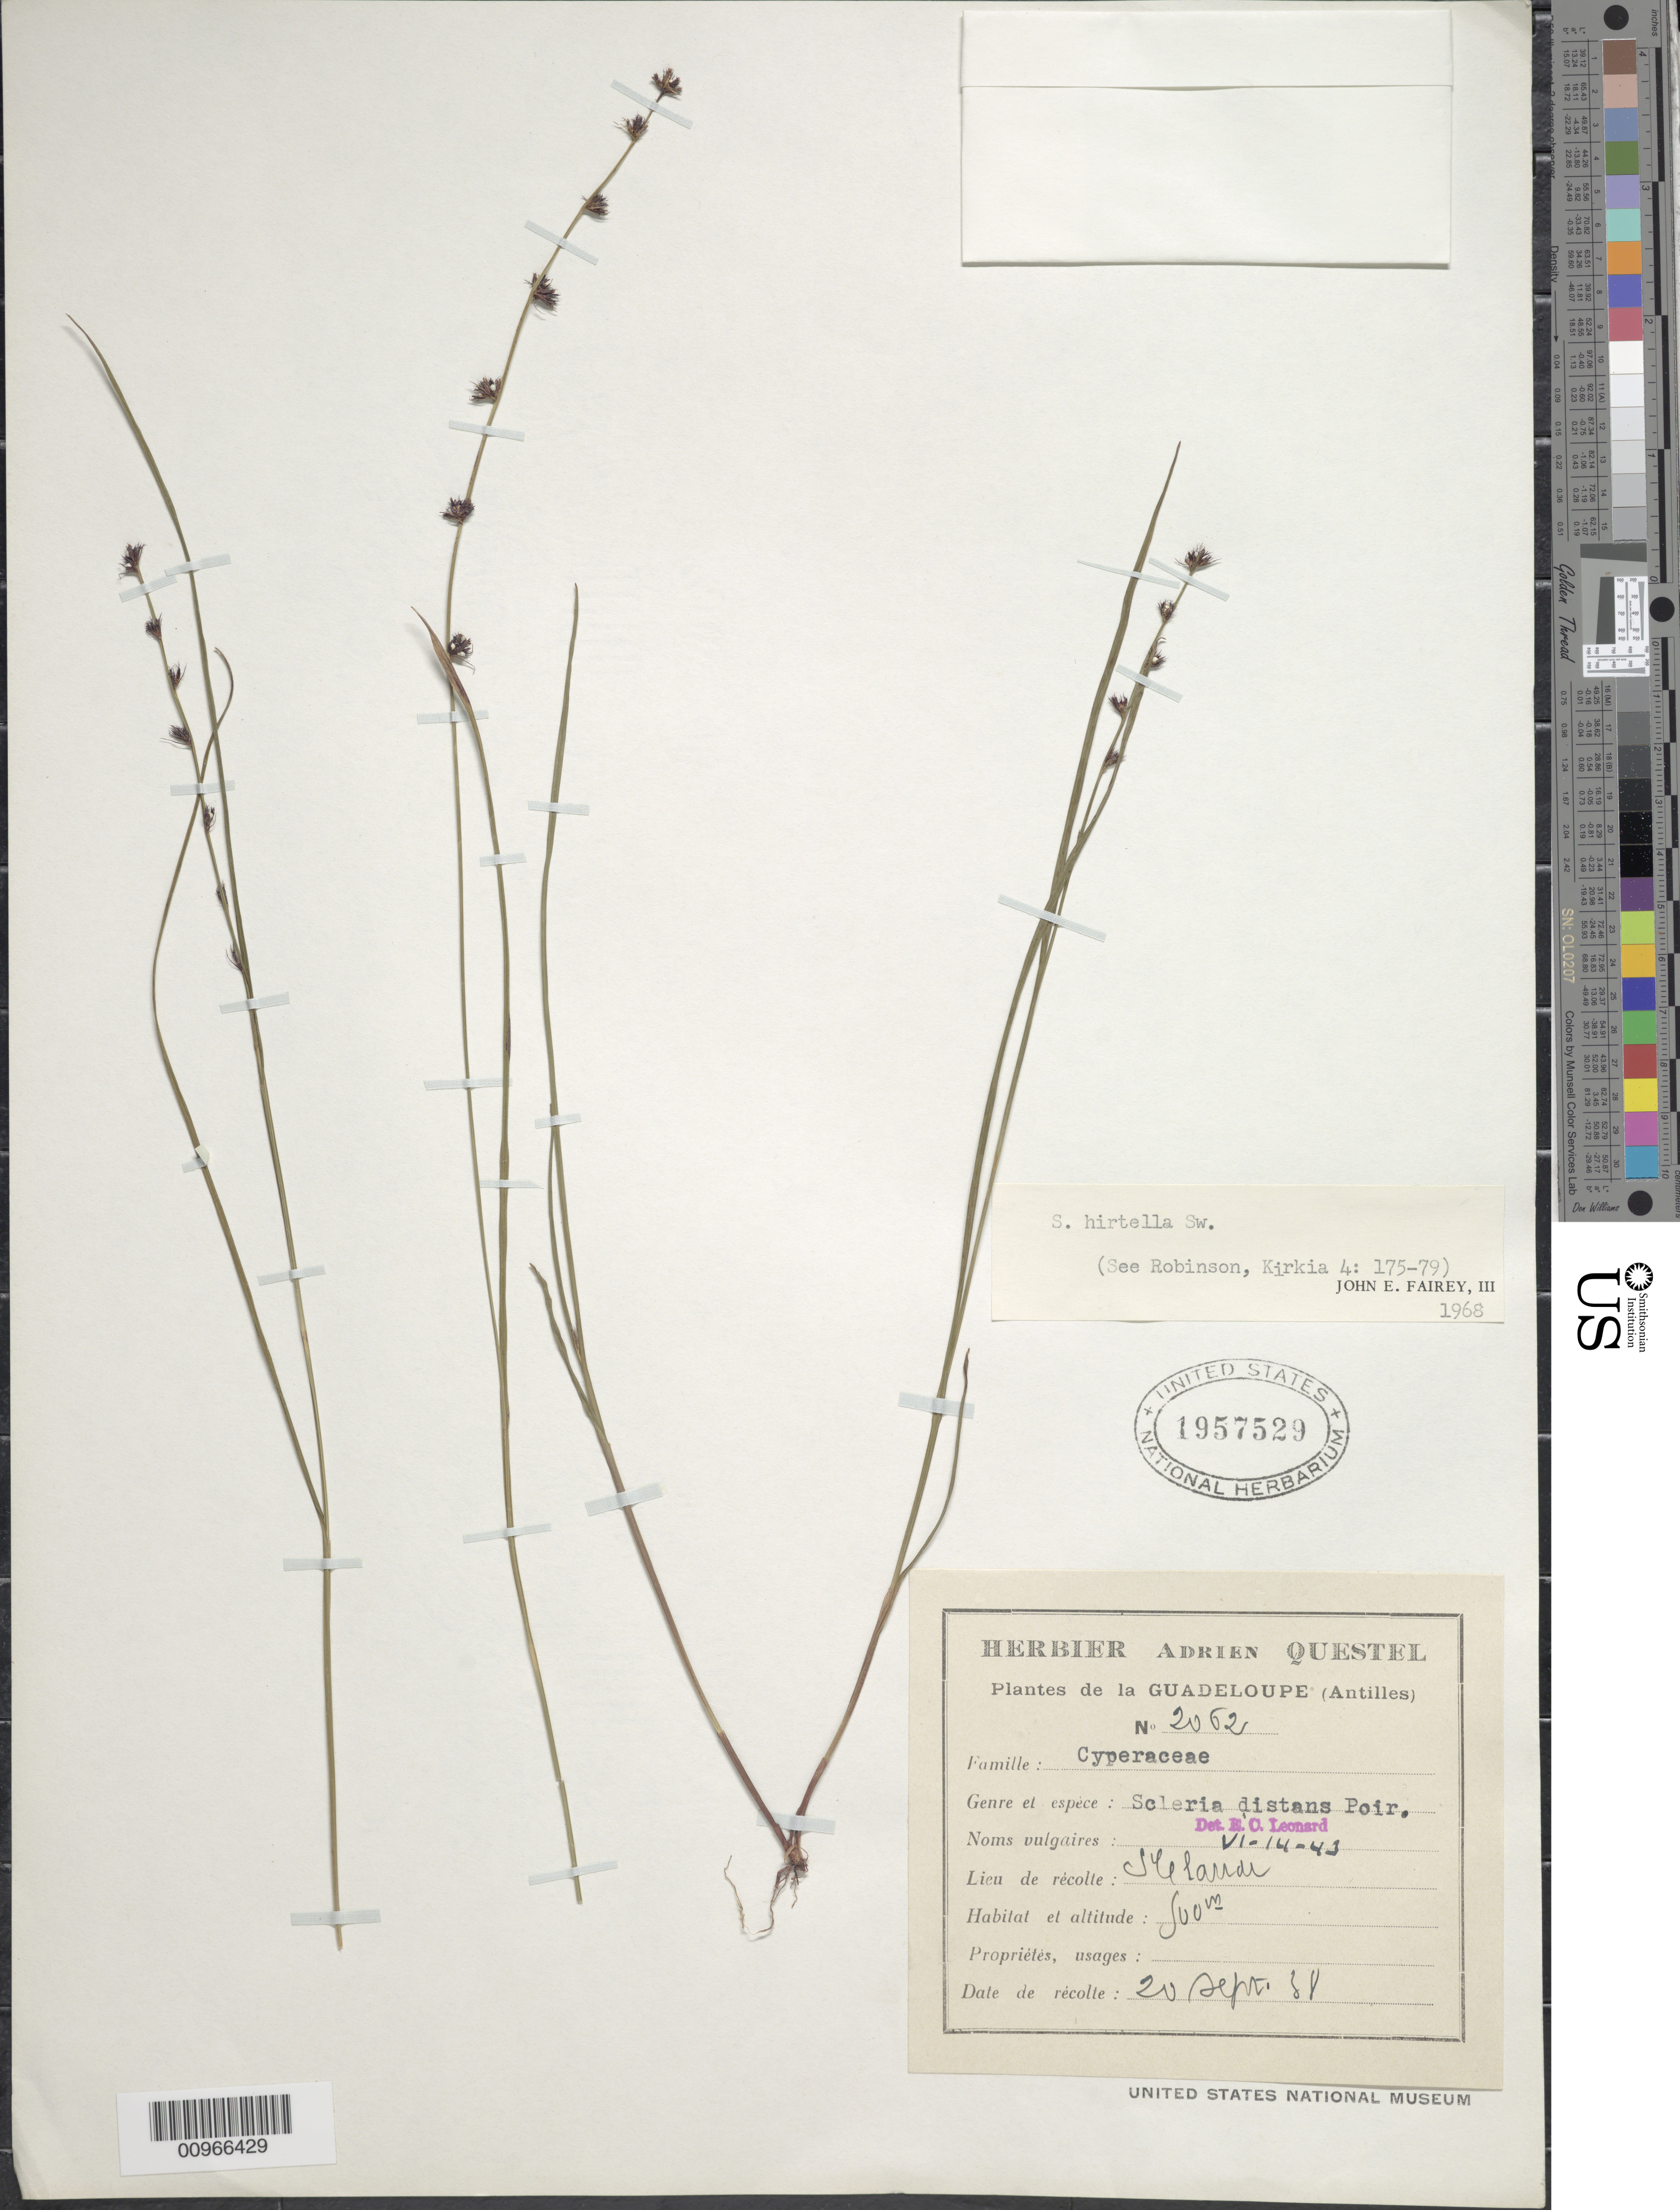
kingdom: Plantae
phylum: Tracheophyta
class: Liliopsida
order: Poales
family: Cyperaceae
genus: Scleria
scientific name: Scleria hirtella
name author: Sw.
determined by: Fairey, J. E., III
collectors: A. Questel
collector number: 2062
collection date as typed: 20 Sep 1938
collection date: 1938-09-20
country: Guadeloupe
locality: St. LeLande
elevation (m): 500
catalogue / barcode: US 1957529